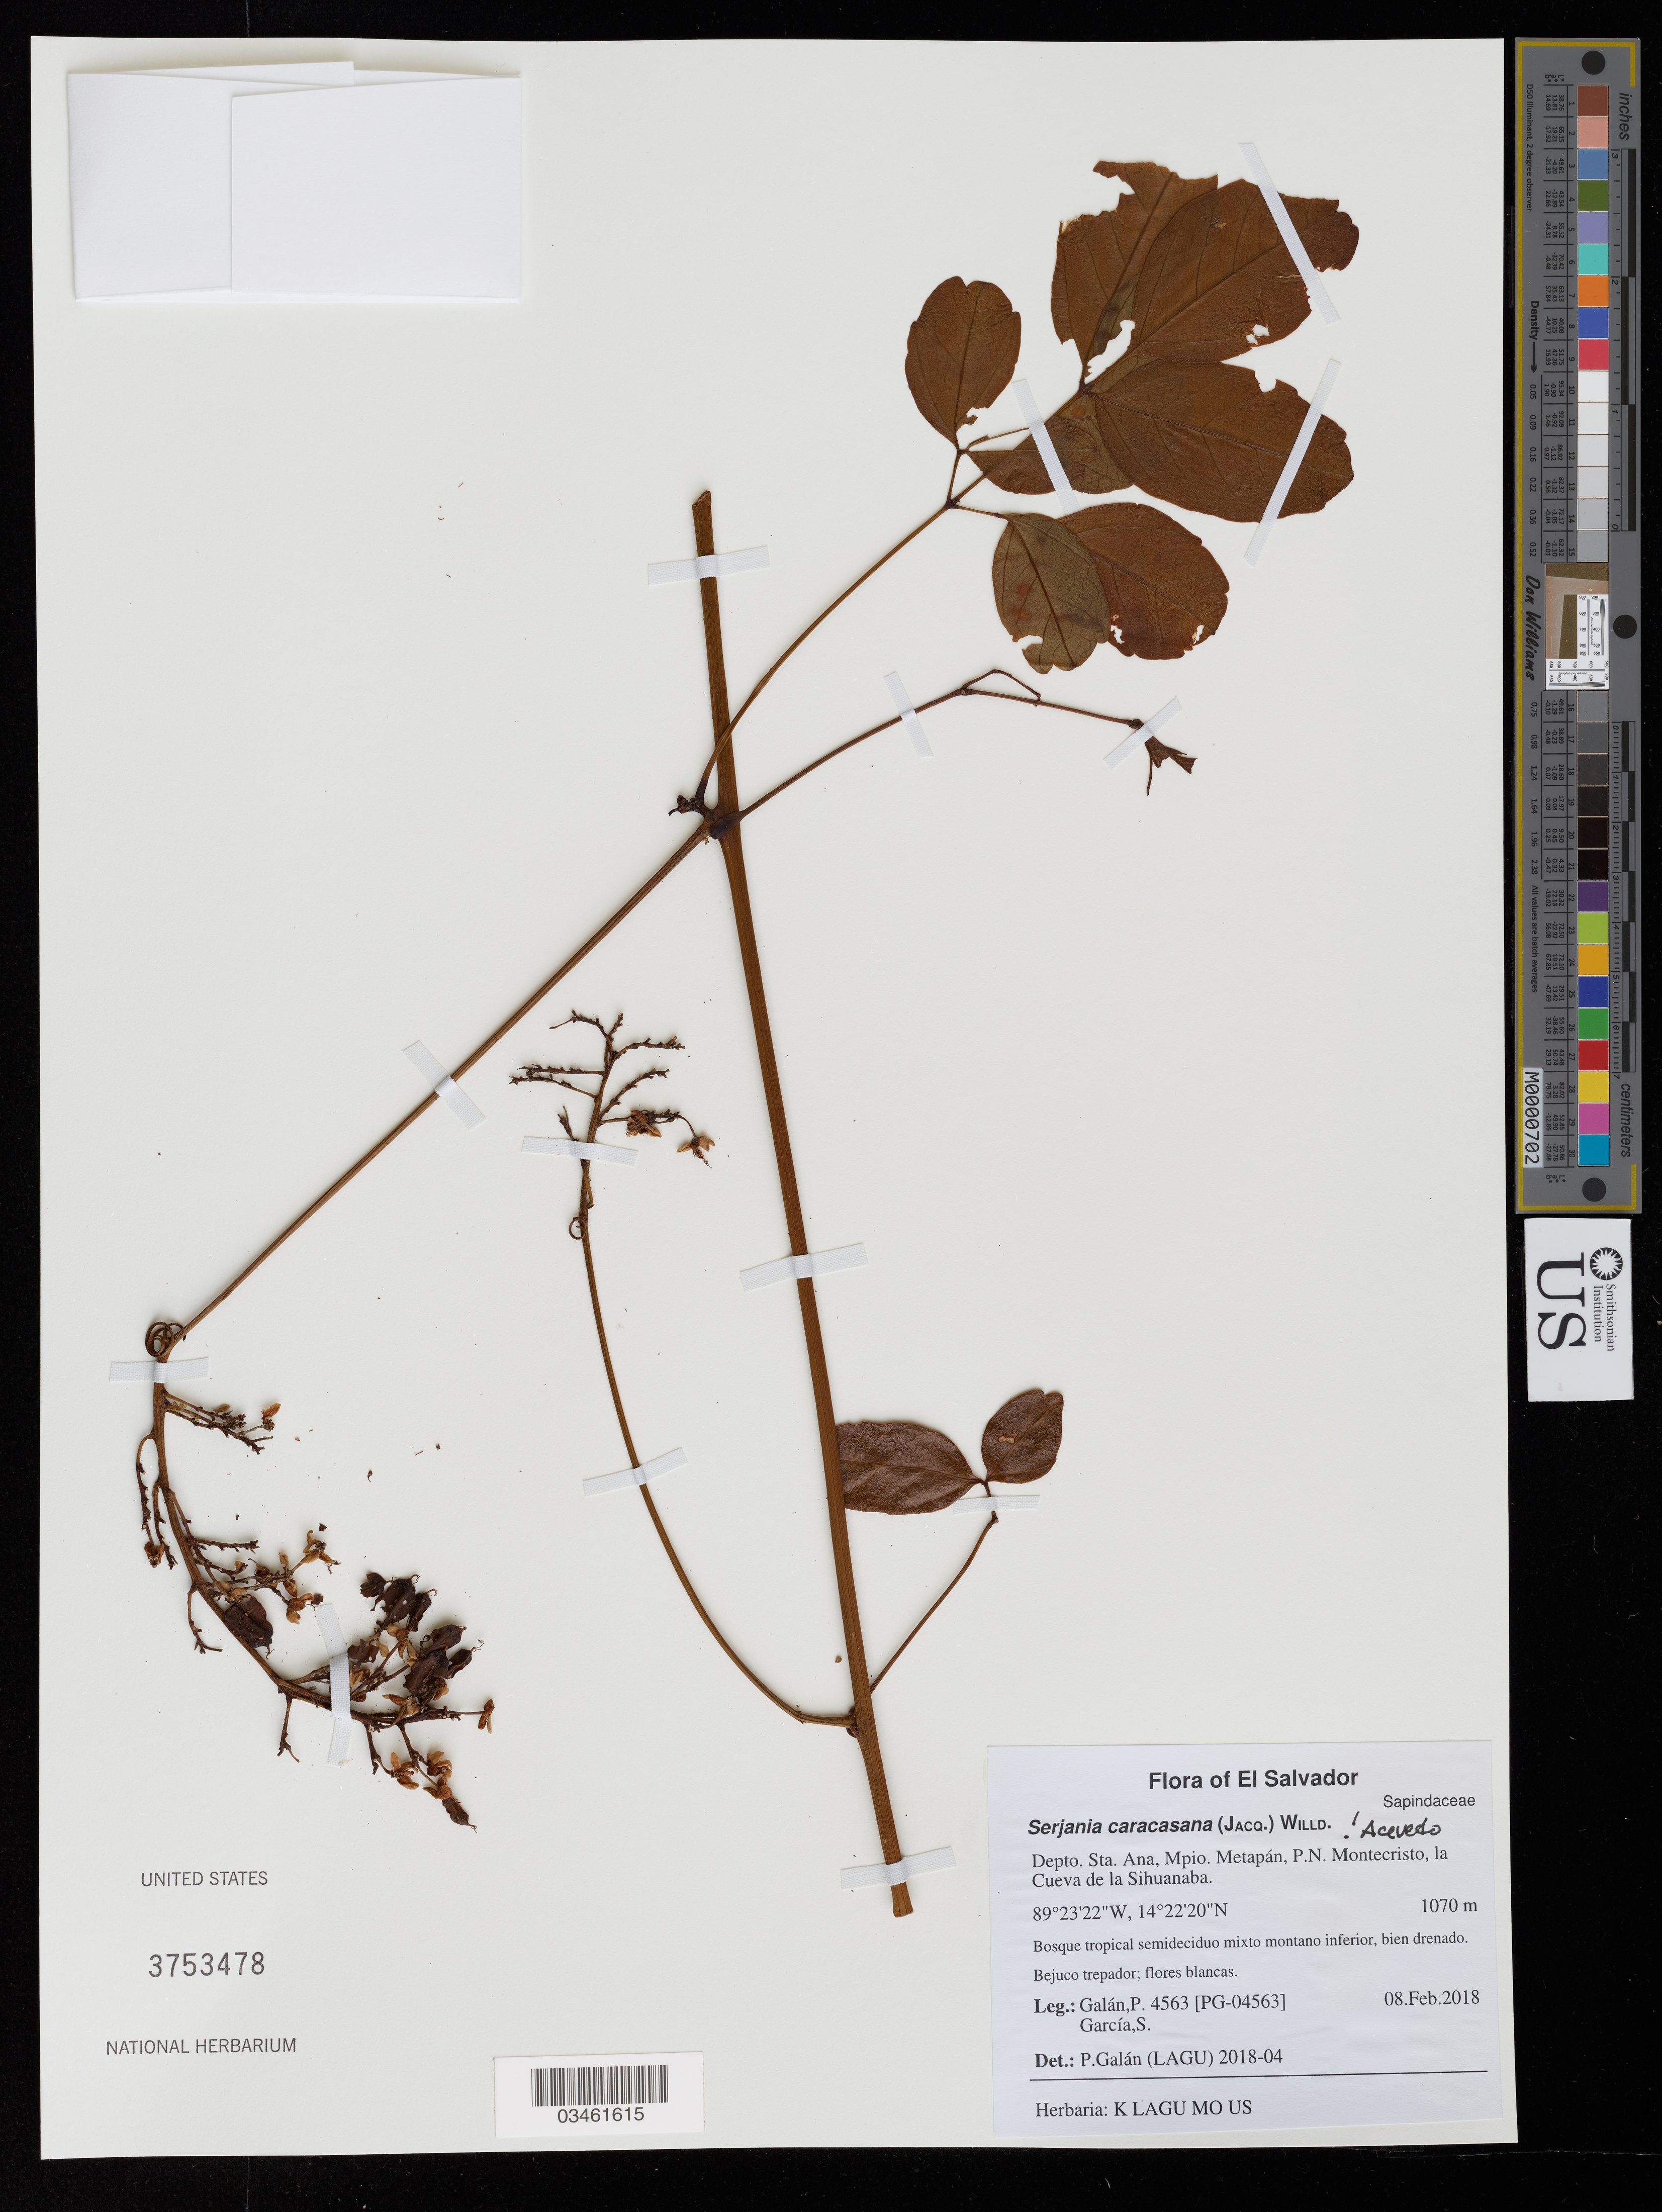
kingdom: Plantae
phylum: Tracheophyta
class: Magnoliopsida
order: Sapindales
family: Sapindaceae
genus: Serjania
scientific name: Serjania caracasana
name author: (Jacq.) Willd.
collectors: P. Galan & S. Garcia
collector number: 4563 [PG-04563]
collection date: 2018-02-08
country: El Salvador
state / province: Santa Ana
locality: Depto. Sta. Ana, Mpio. Metapán, P. N. Montecristo, la Cueva de la Sihuanaba.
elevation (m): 1070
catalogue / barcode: US 3753478